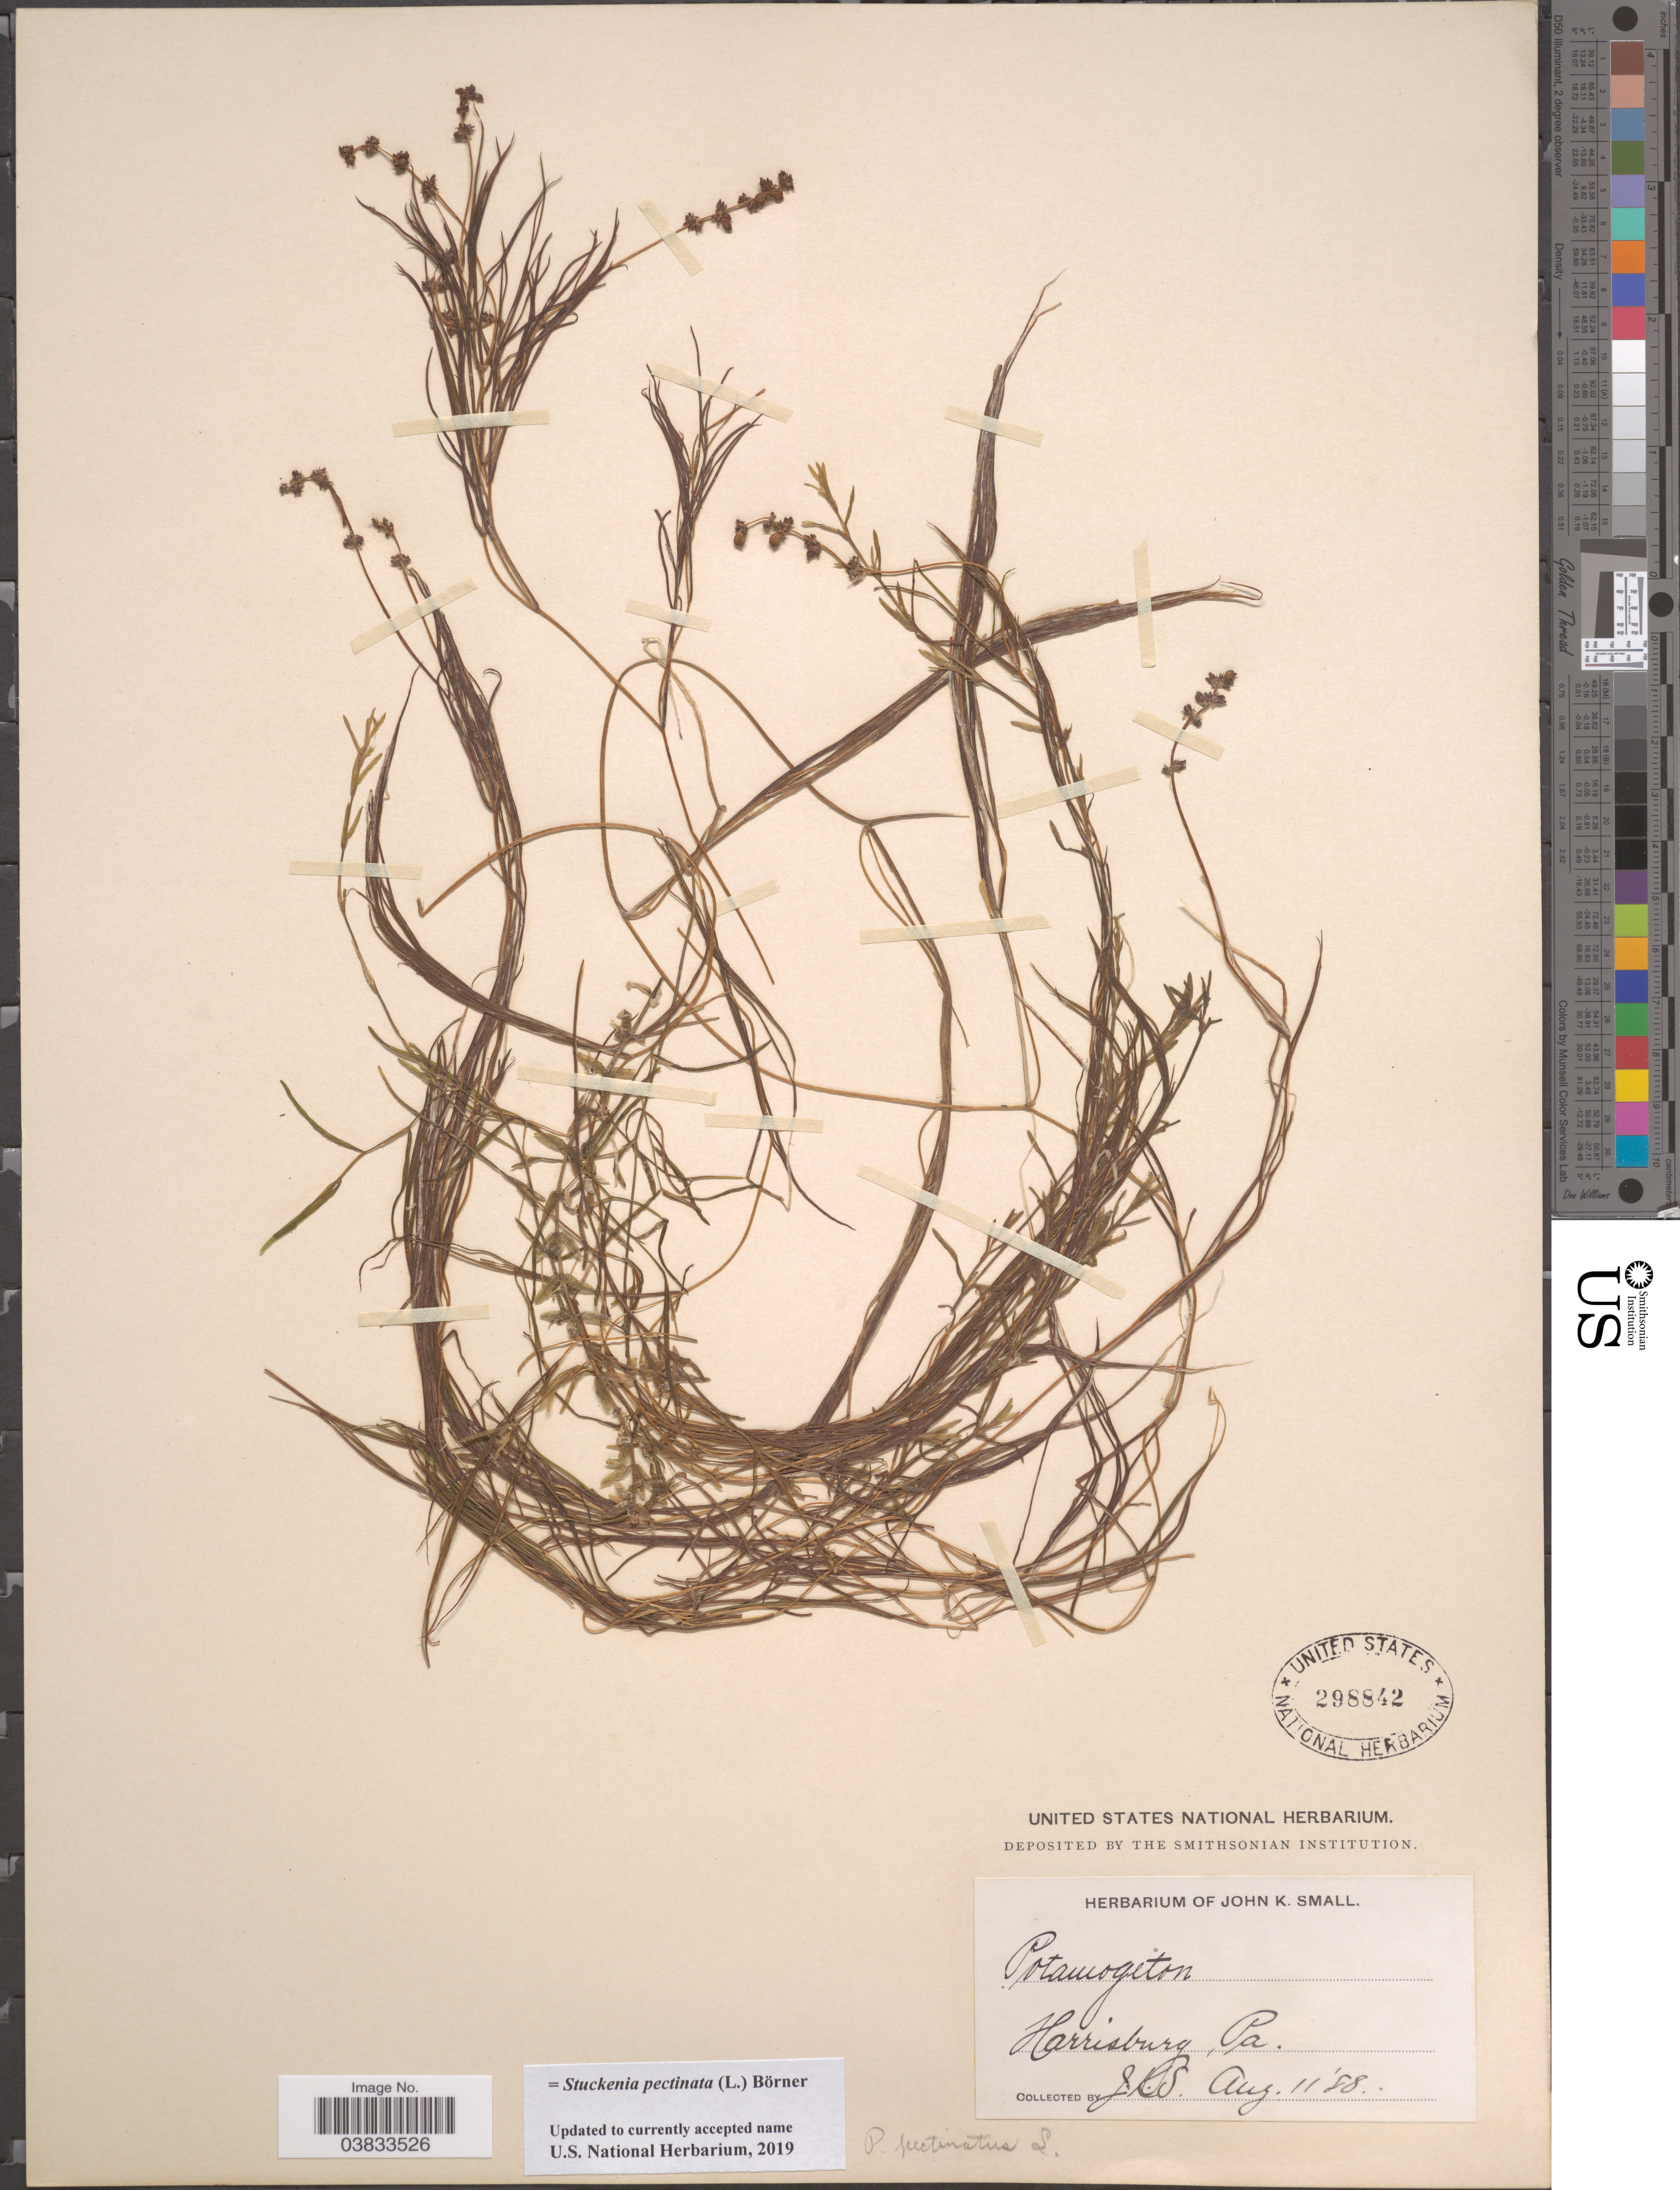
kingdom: Plantae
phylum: Tracheophyta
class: Liliopsida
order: Alismatales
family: Potamogetonaceae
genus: Stuckenia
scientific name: Stuckenia pectinata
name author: (L.) Börner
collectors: J. K. Small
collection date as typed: Transcribed d/m/y: 11/8/88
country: United States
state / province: Pennsylvania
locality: Harrisburg.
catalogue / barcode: US 298842